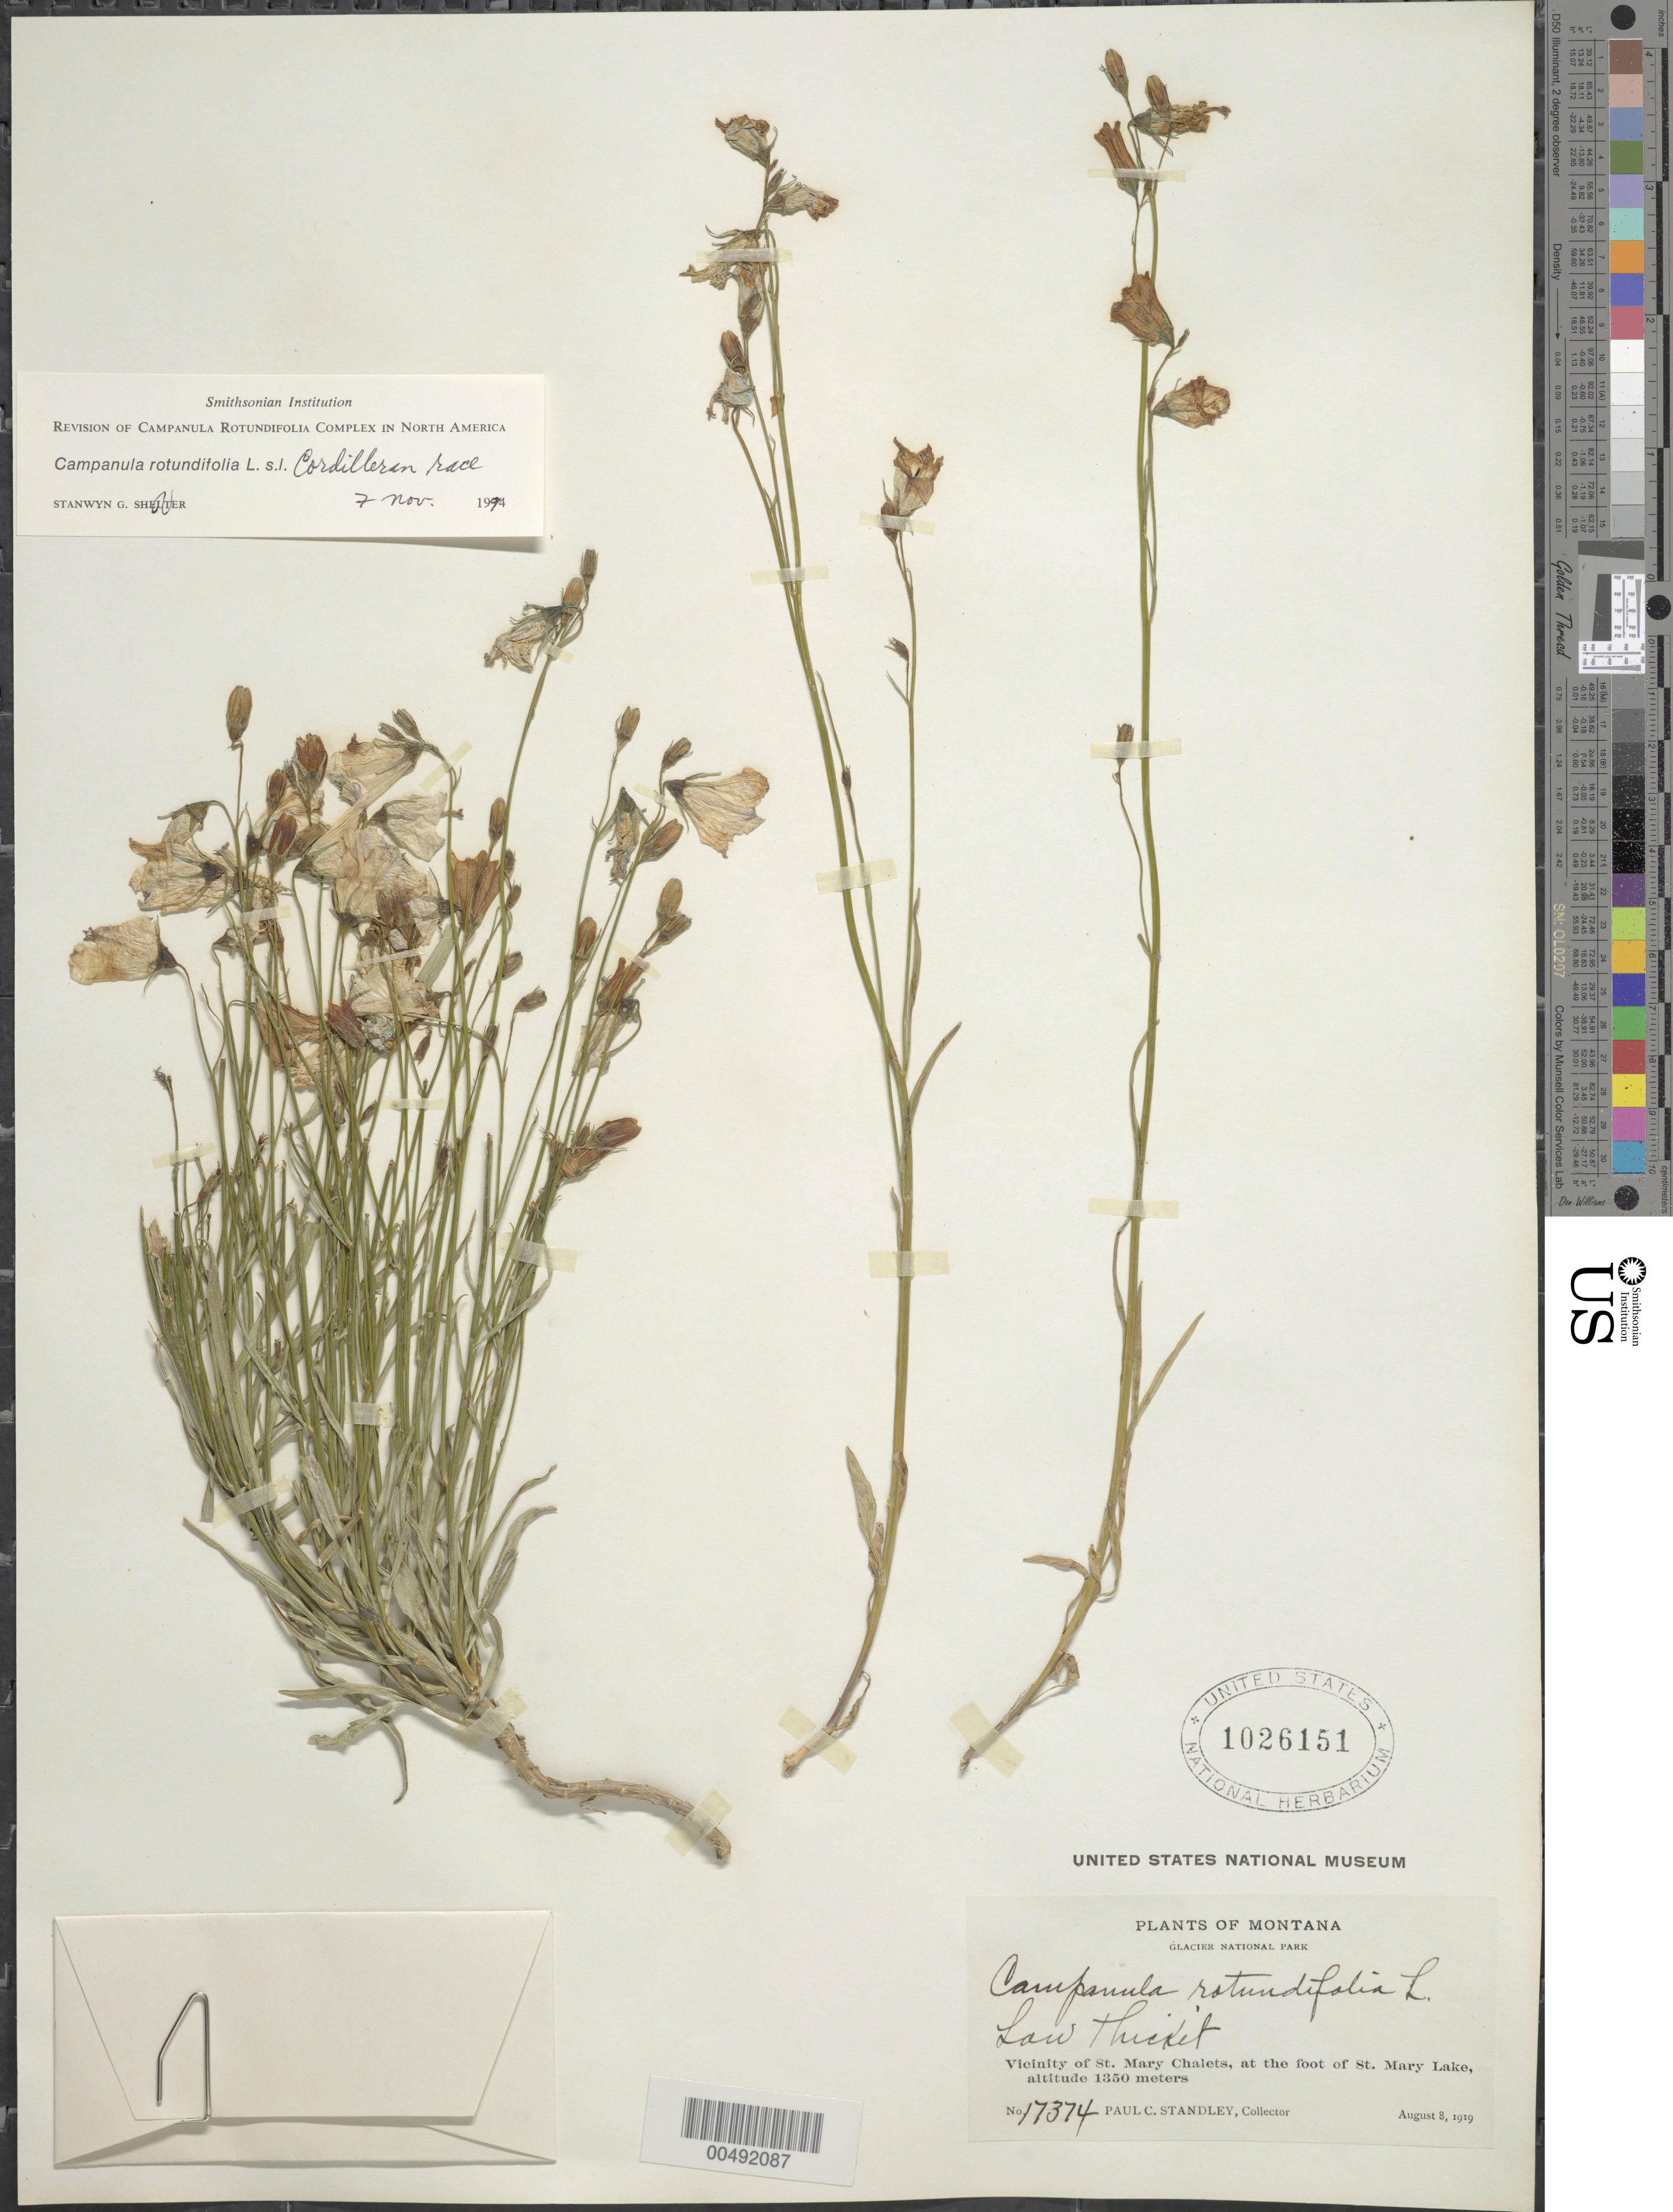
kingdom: Plantae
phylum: Tracheophyta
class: Magnoliopsida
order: Asterales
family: Campanulaceae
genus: Campanula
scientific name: Campanula rotundifolia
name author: L.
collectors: P. C. Standley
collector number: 17374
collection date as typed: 08 Aug 1919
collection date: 1919-08-08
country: United States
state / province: Montana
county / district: Glacier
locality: Glacier National Park, vicinity of St. Mary Chalets, at the foot of St. Mary Lake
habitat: low thicket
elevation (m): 1350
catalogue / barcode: US 1026151